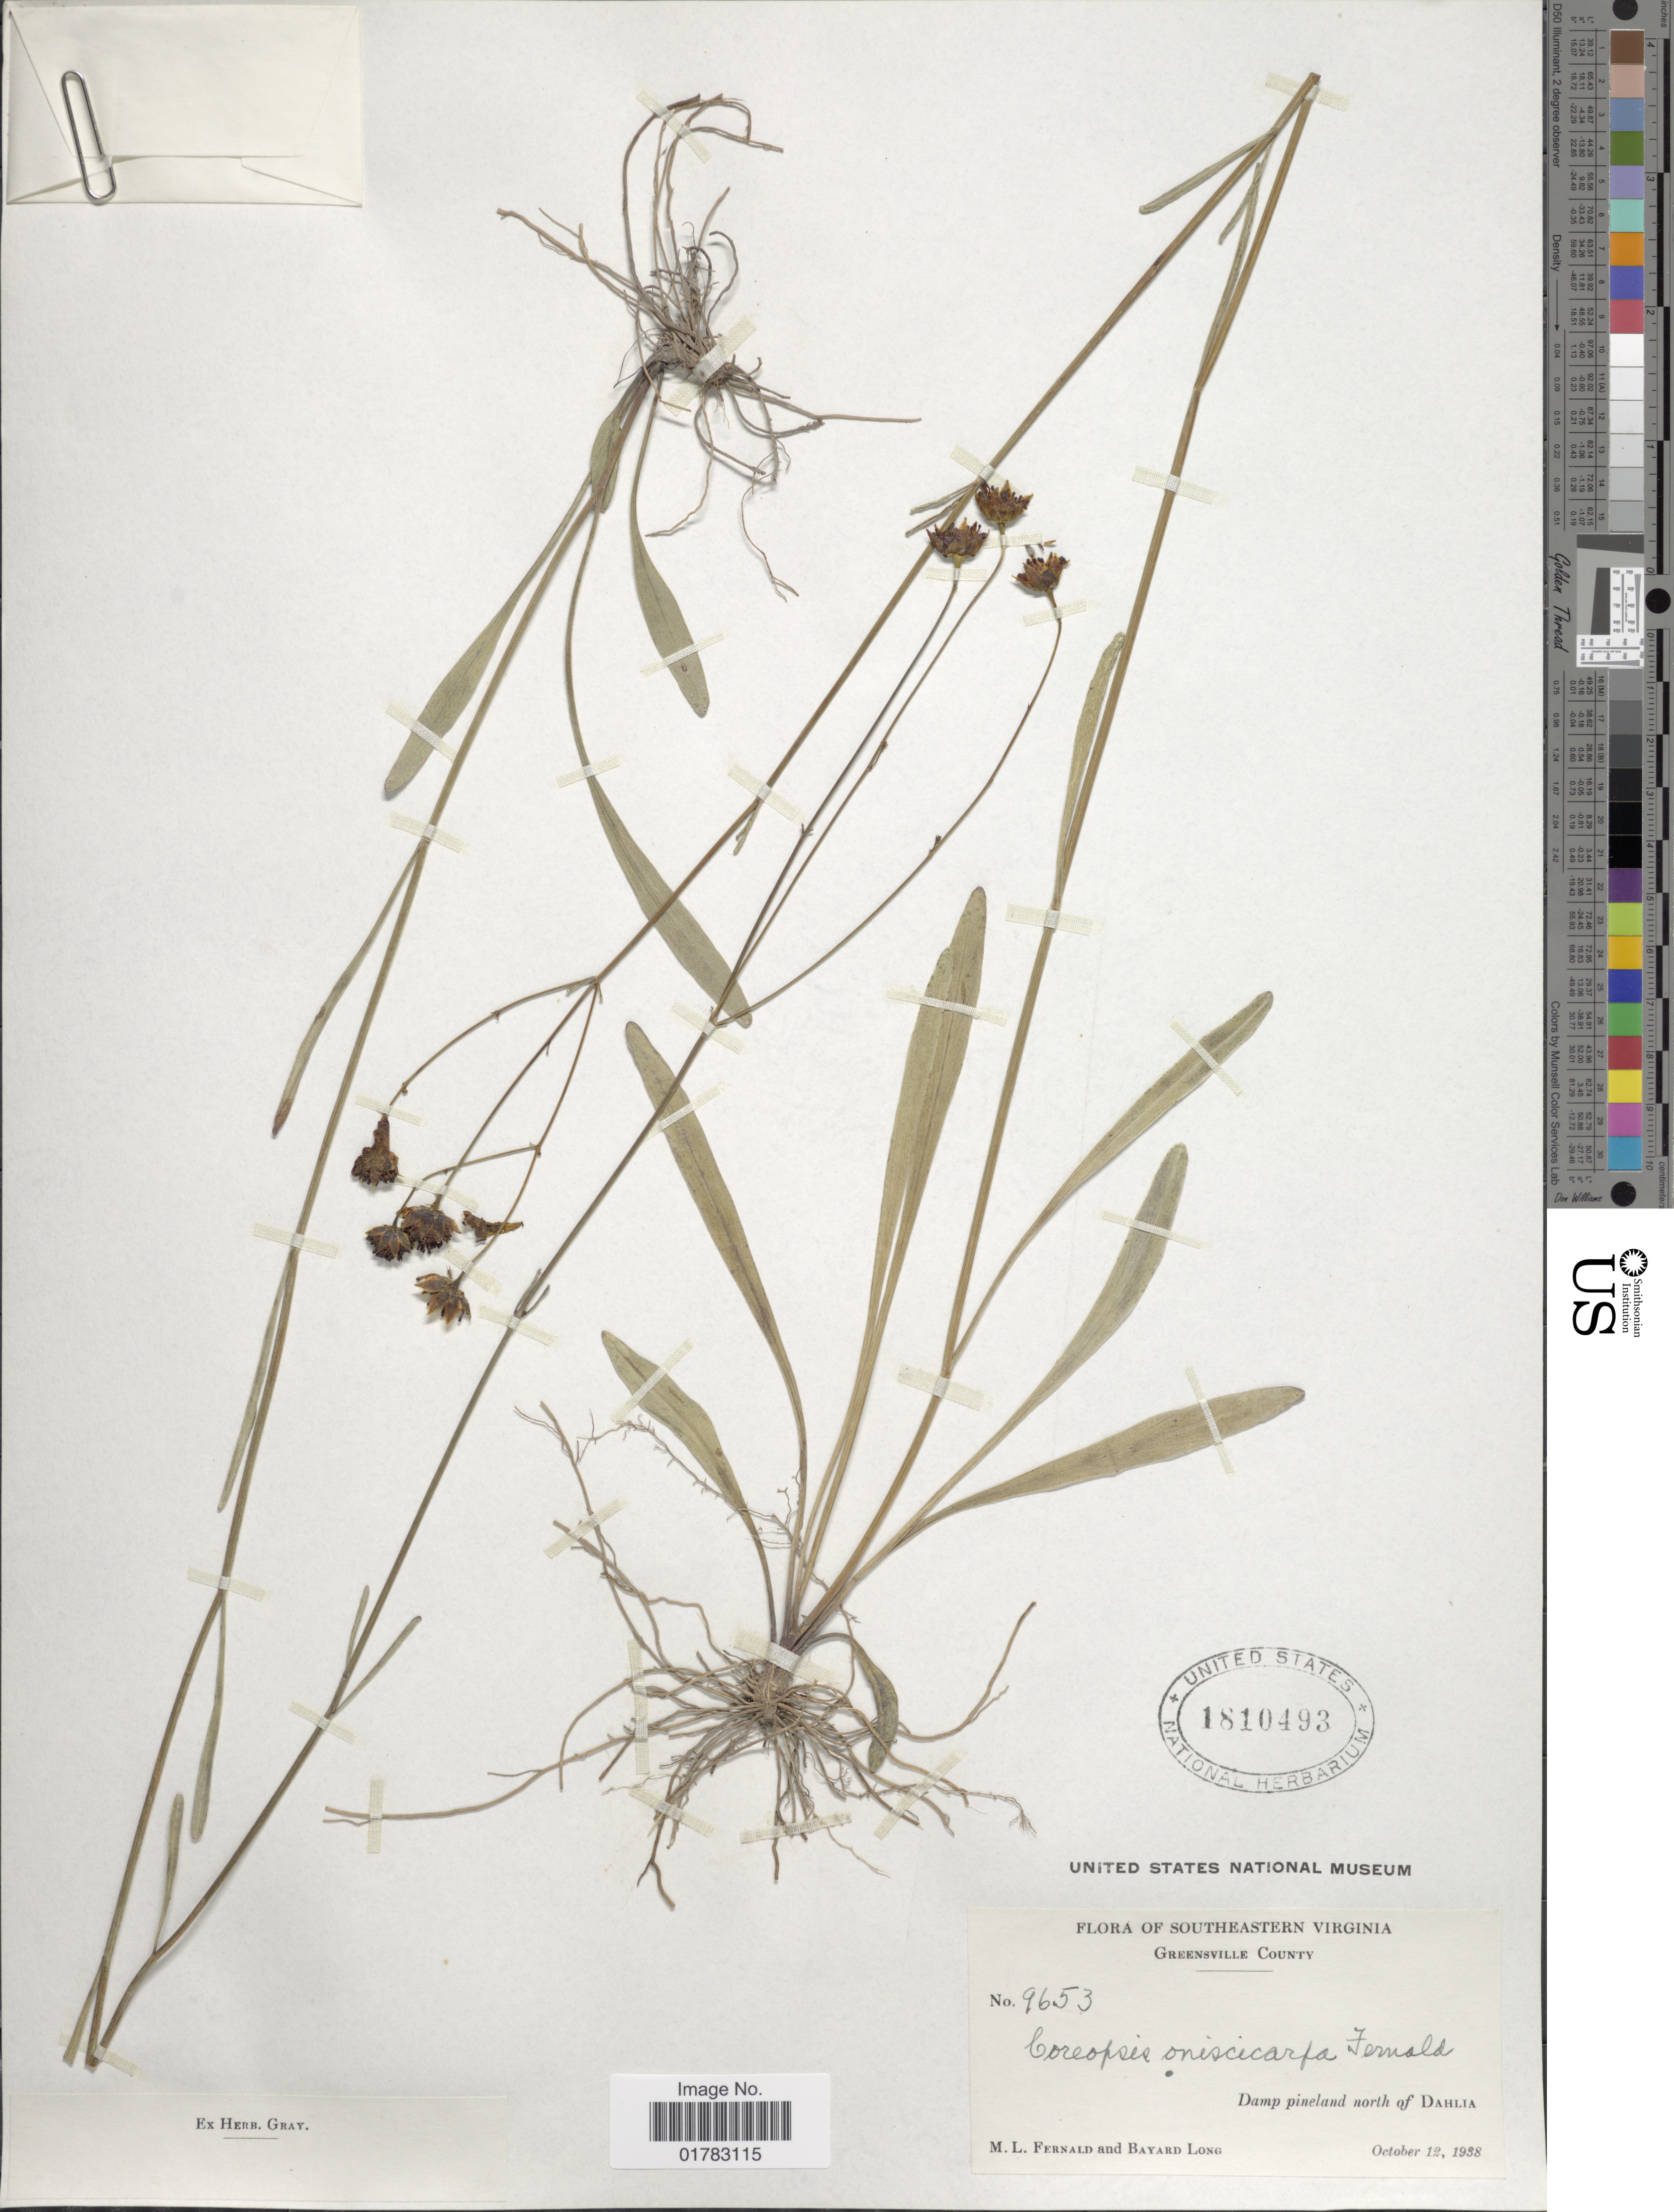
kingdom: Plantae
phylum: Tracheophyta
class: Magnoliopsida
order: Asterales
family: Asteraceae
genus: Coreopsis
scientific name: Coreopsis oniscicarpa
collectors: M. L. Fernald & B. Long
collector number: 9653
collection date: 1938-10-12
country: United States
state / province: Virginia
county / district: Greensville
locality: Southeastern Virginia, Greensville County, damp pineland north of Dahlia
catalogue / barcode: US 1810493